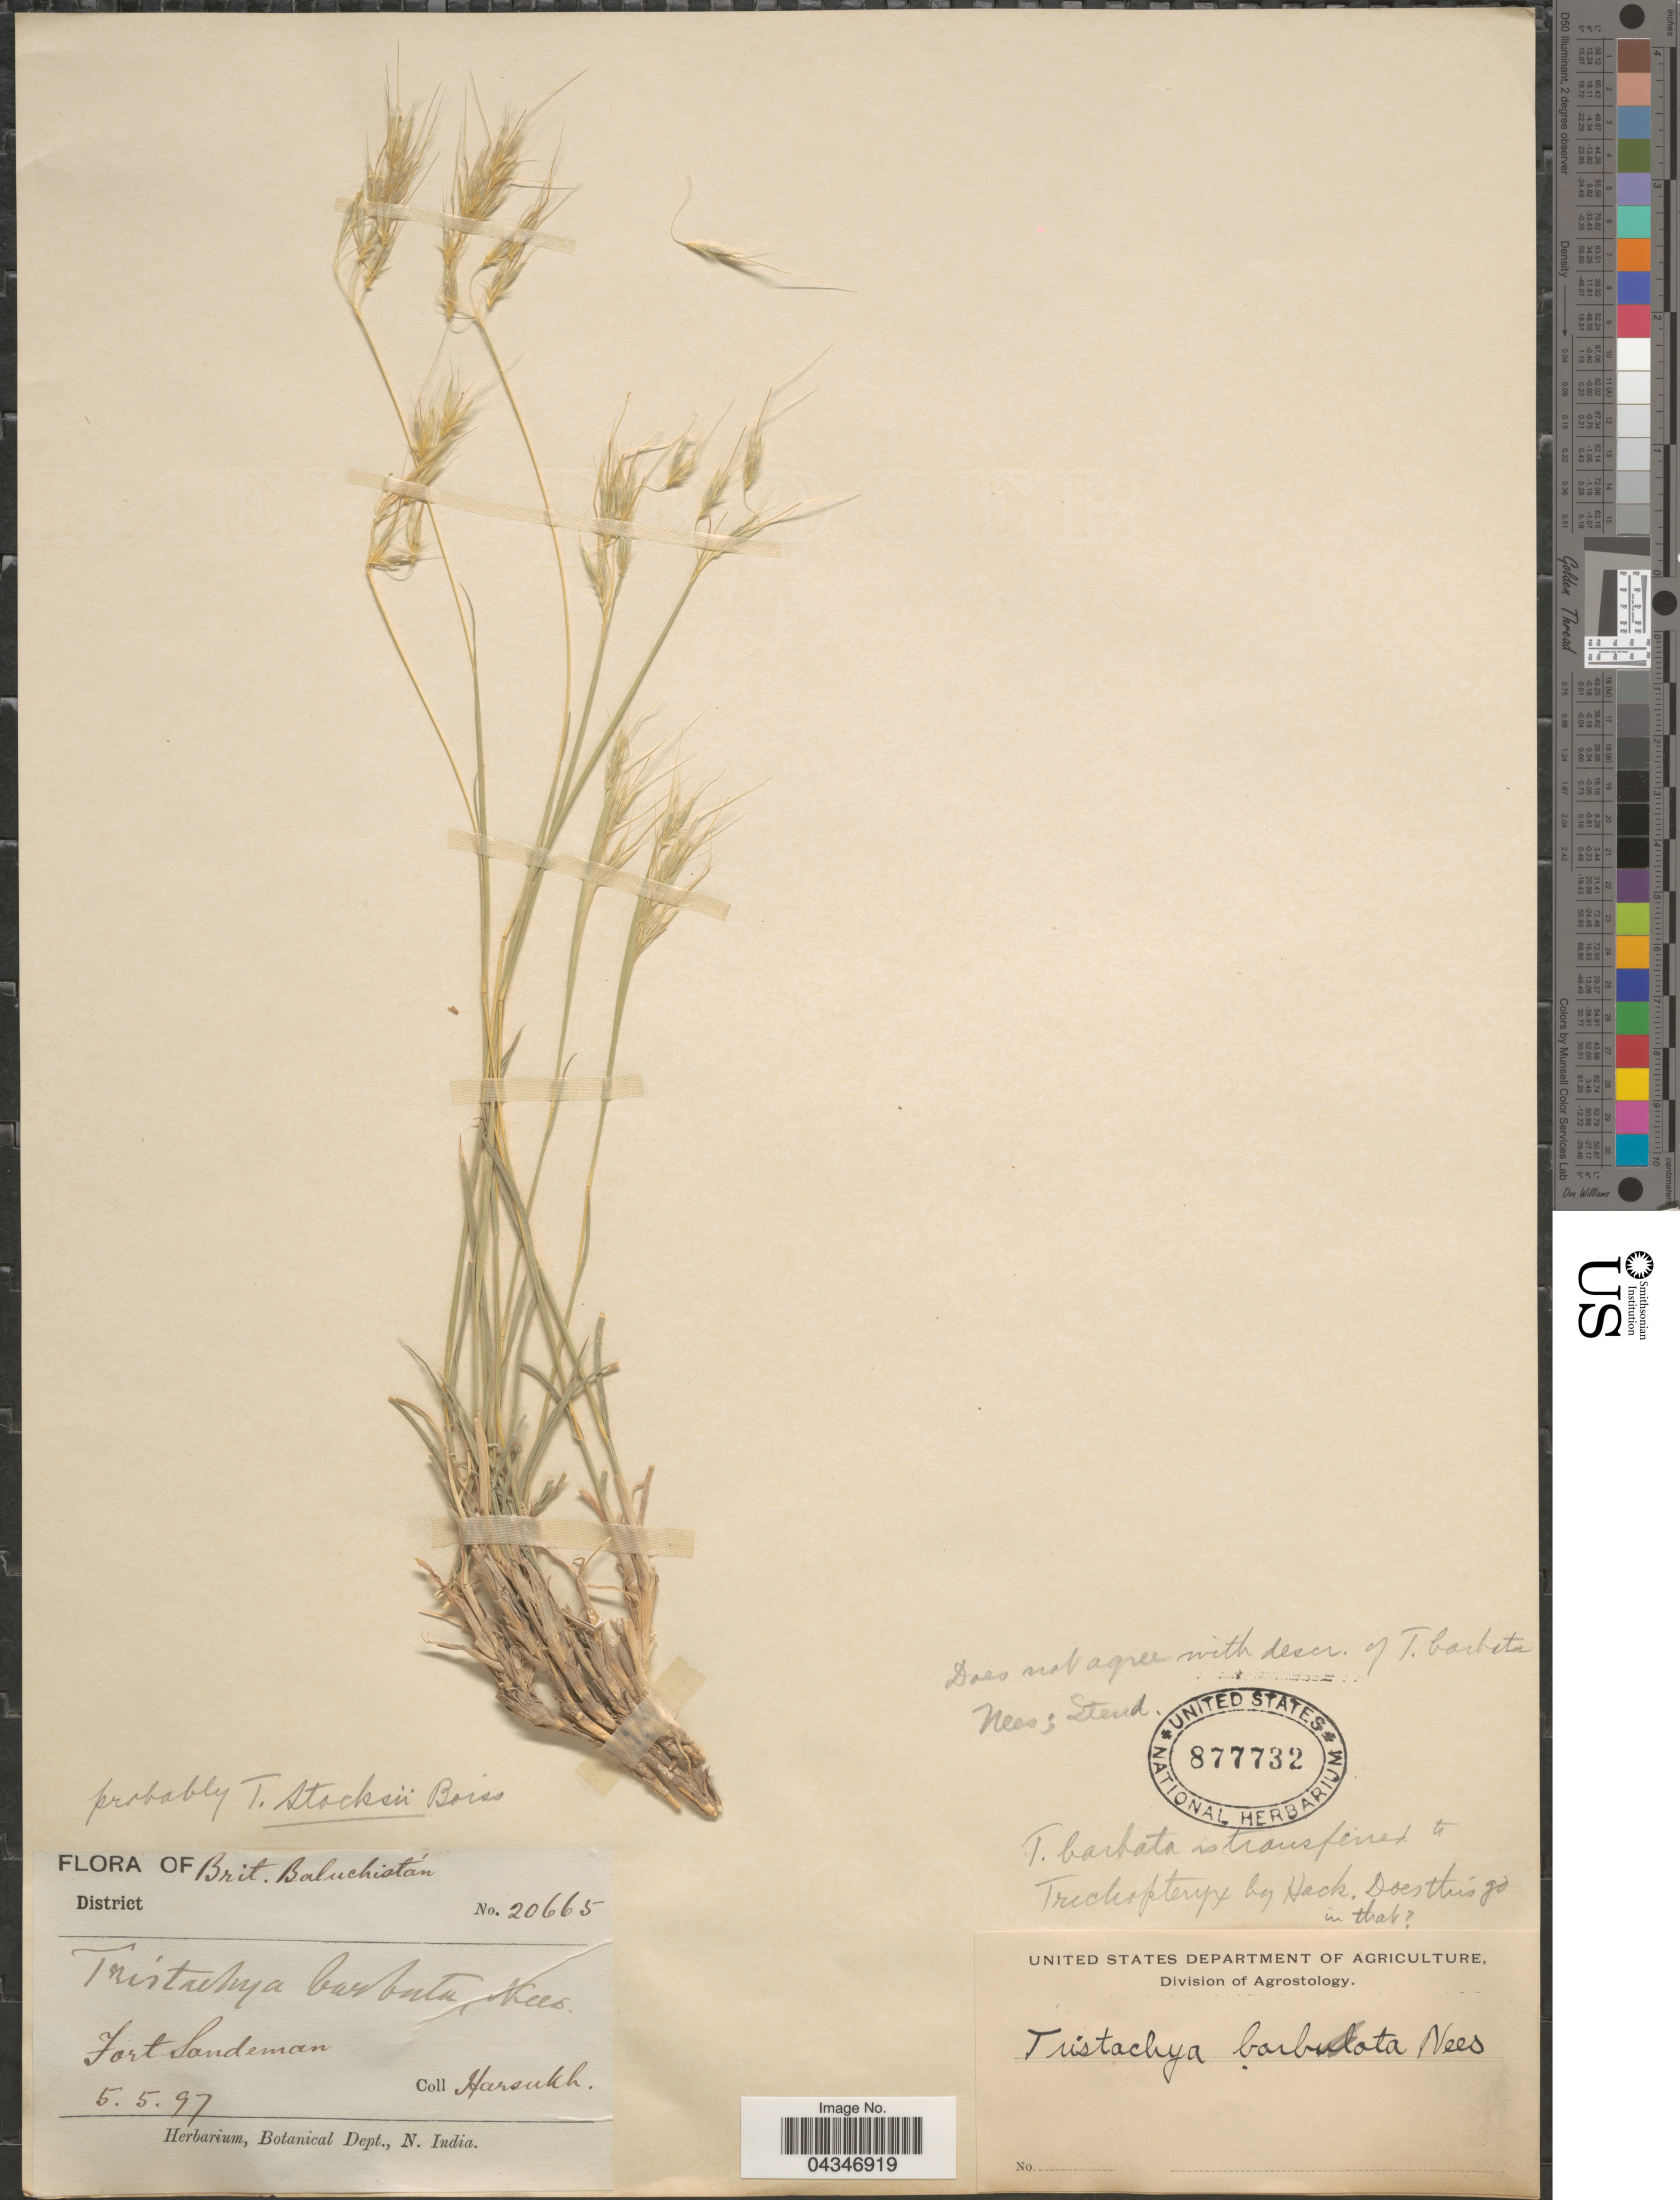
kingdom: Plantae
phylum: Tracheophyta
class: Liliopsida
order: Poales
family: Poaceae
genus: Andropogon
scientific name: Andropogon sp.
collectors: -. Harsukh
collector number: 20665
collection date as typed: Transcribed d/m/y: 5/5/97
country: Pakistan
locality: Brit. Baluchistan. Fort Sandeman.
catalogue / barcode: US 877732